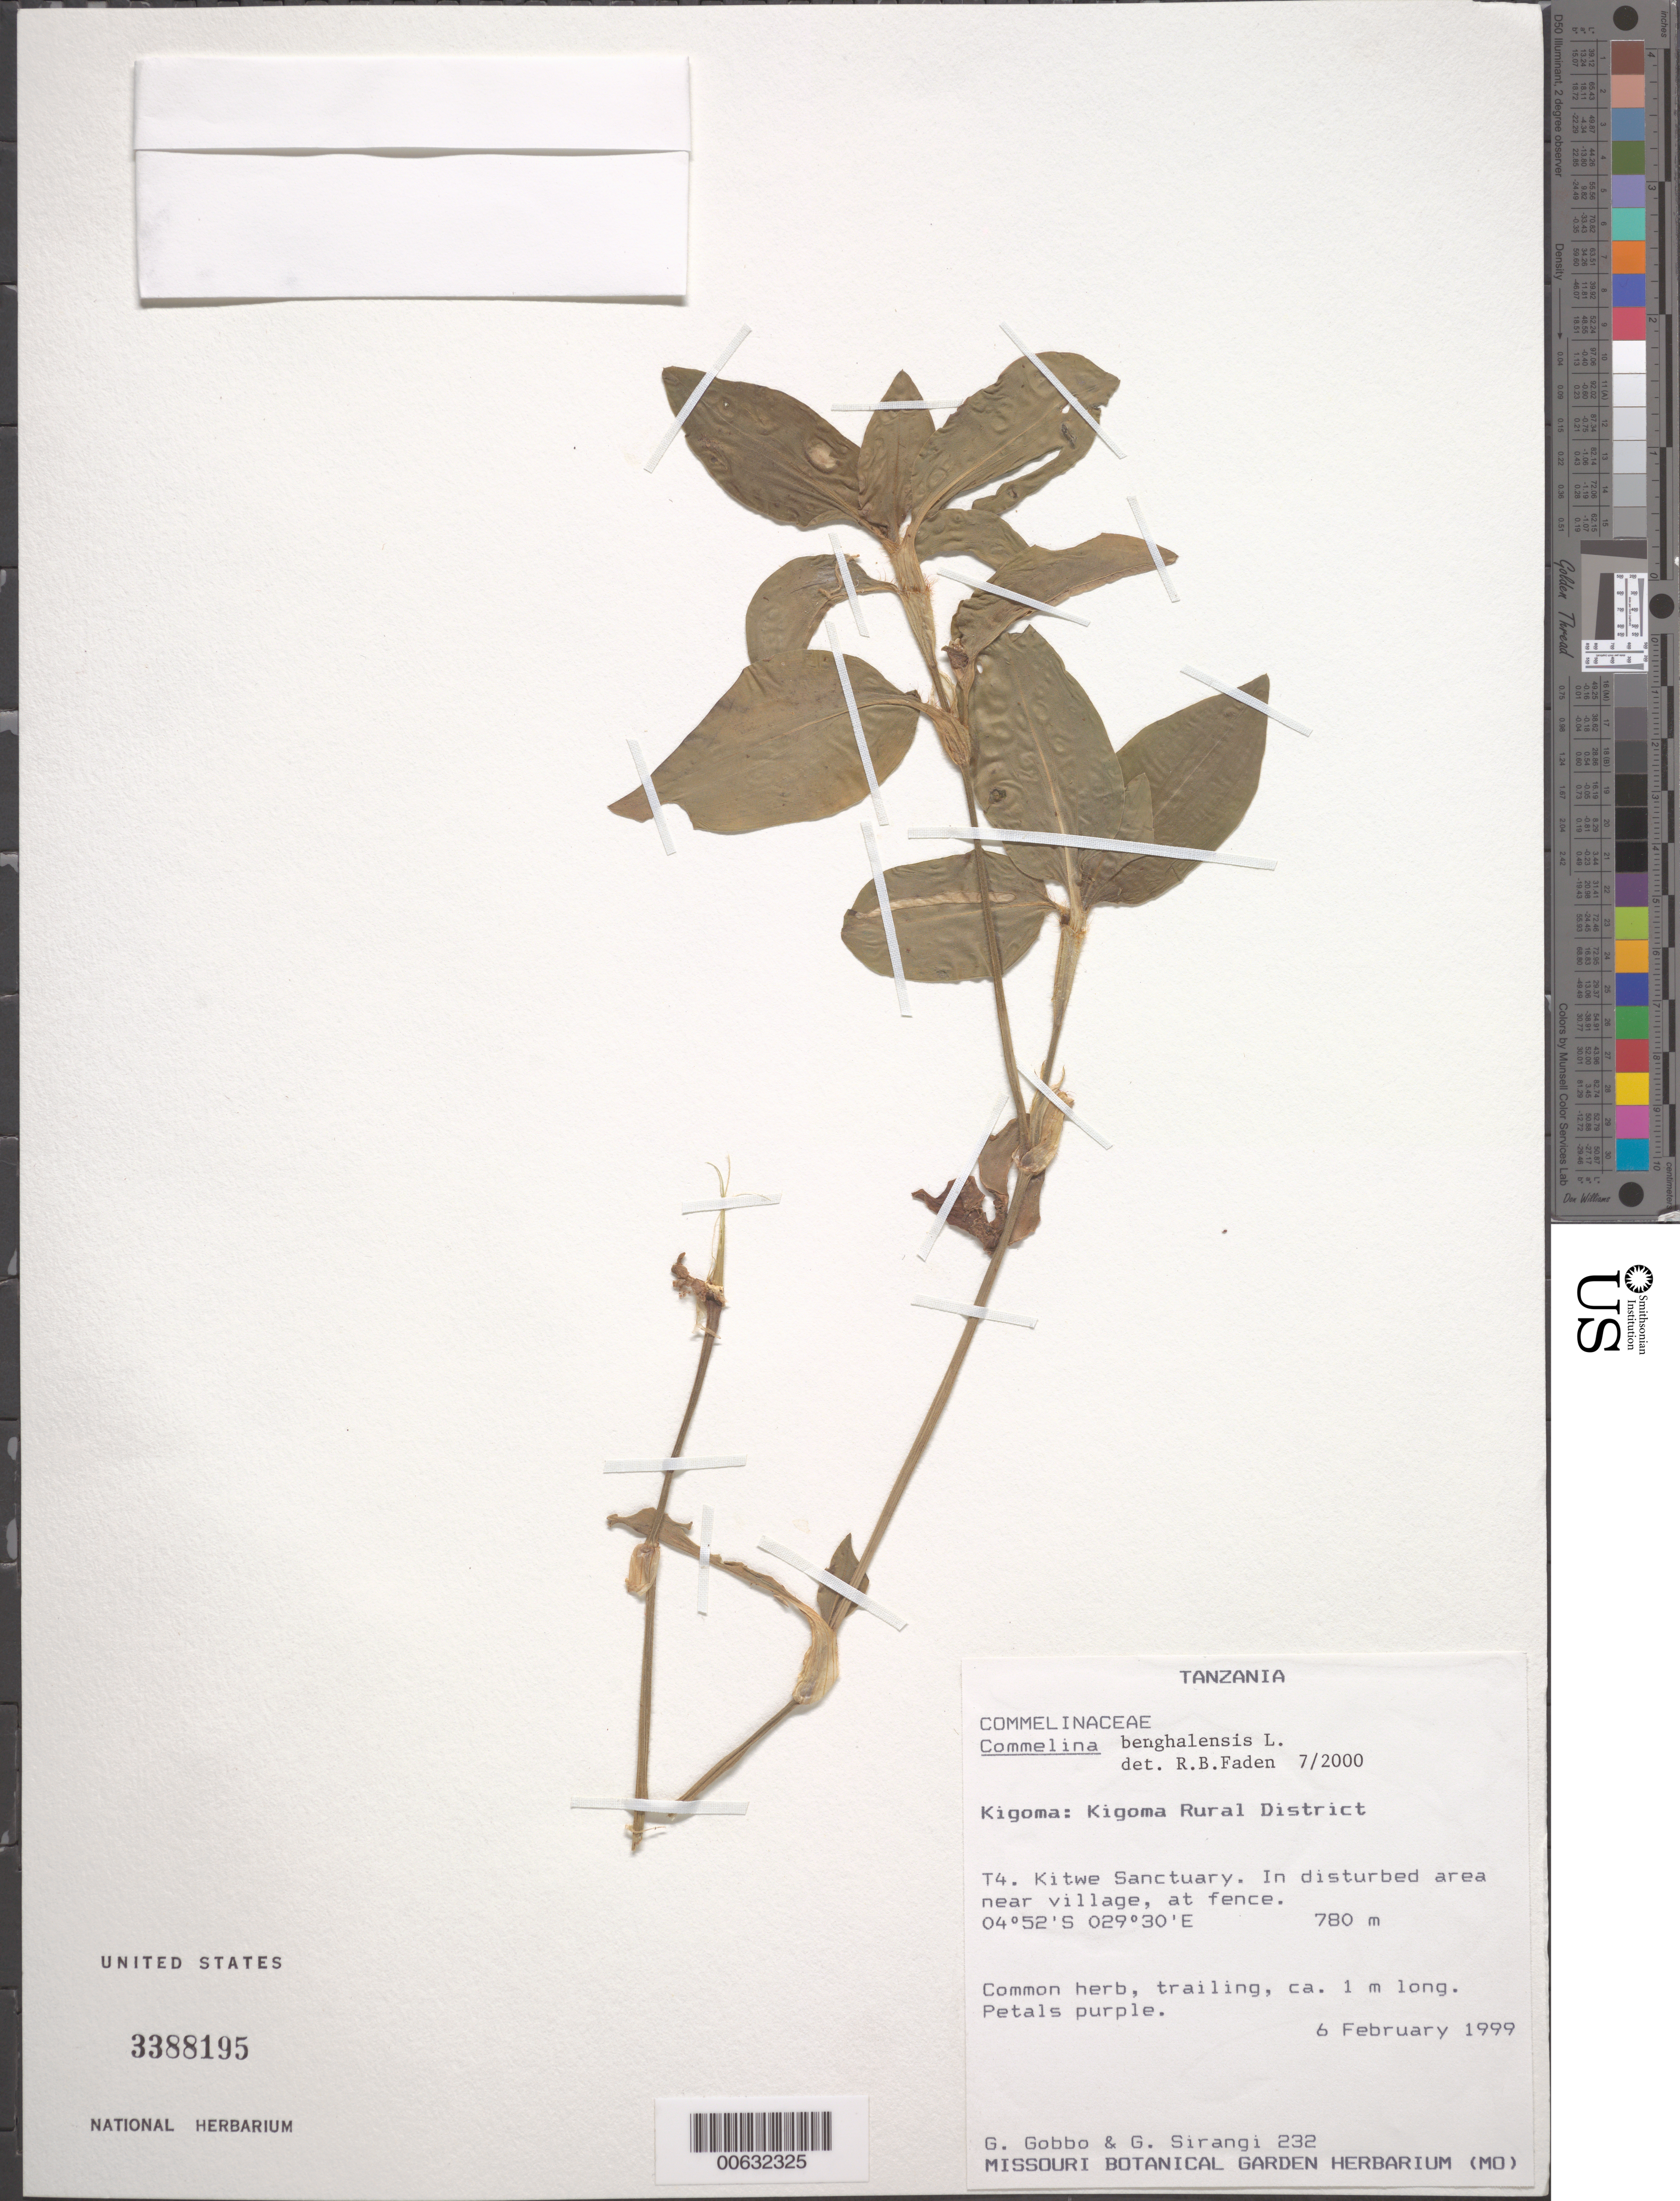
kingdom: Plantae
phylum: Tracheophyta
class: Liliopsida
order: Commelinales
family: Commelinaceae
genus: Commelina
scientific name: Commelina benghalensis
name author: L.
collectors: G. Gobbo & G. Sirangi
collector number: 232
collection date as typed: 06 Feb 1999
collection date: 1999-02-06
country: Tanzania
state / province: Kigoma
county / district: Kigoma Rural Dist.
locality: T4, kitwe sanctuary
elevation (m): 780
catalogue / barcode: US 3388195